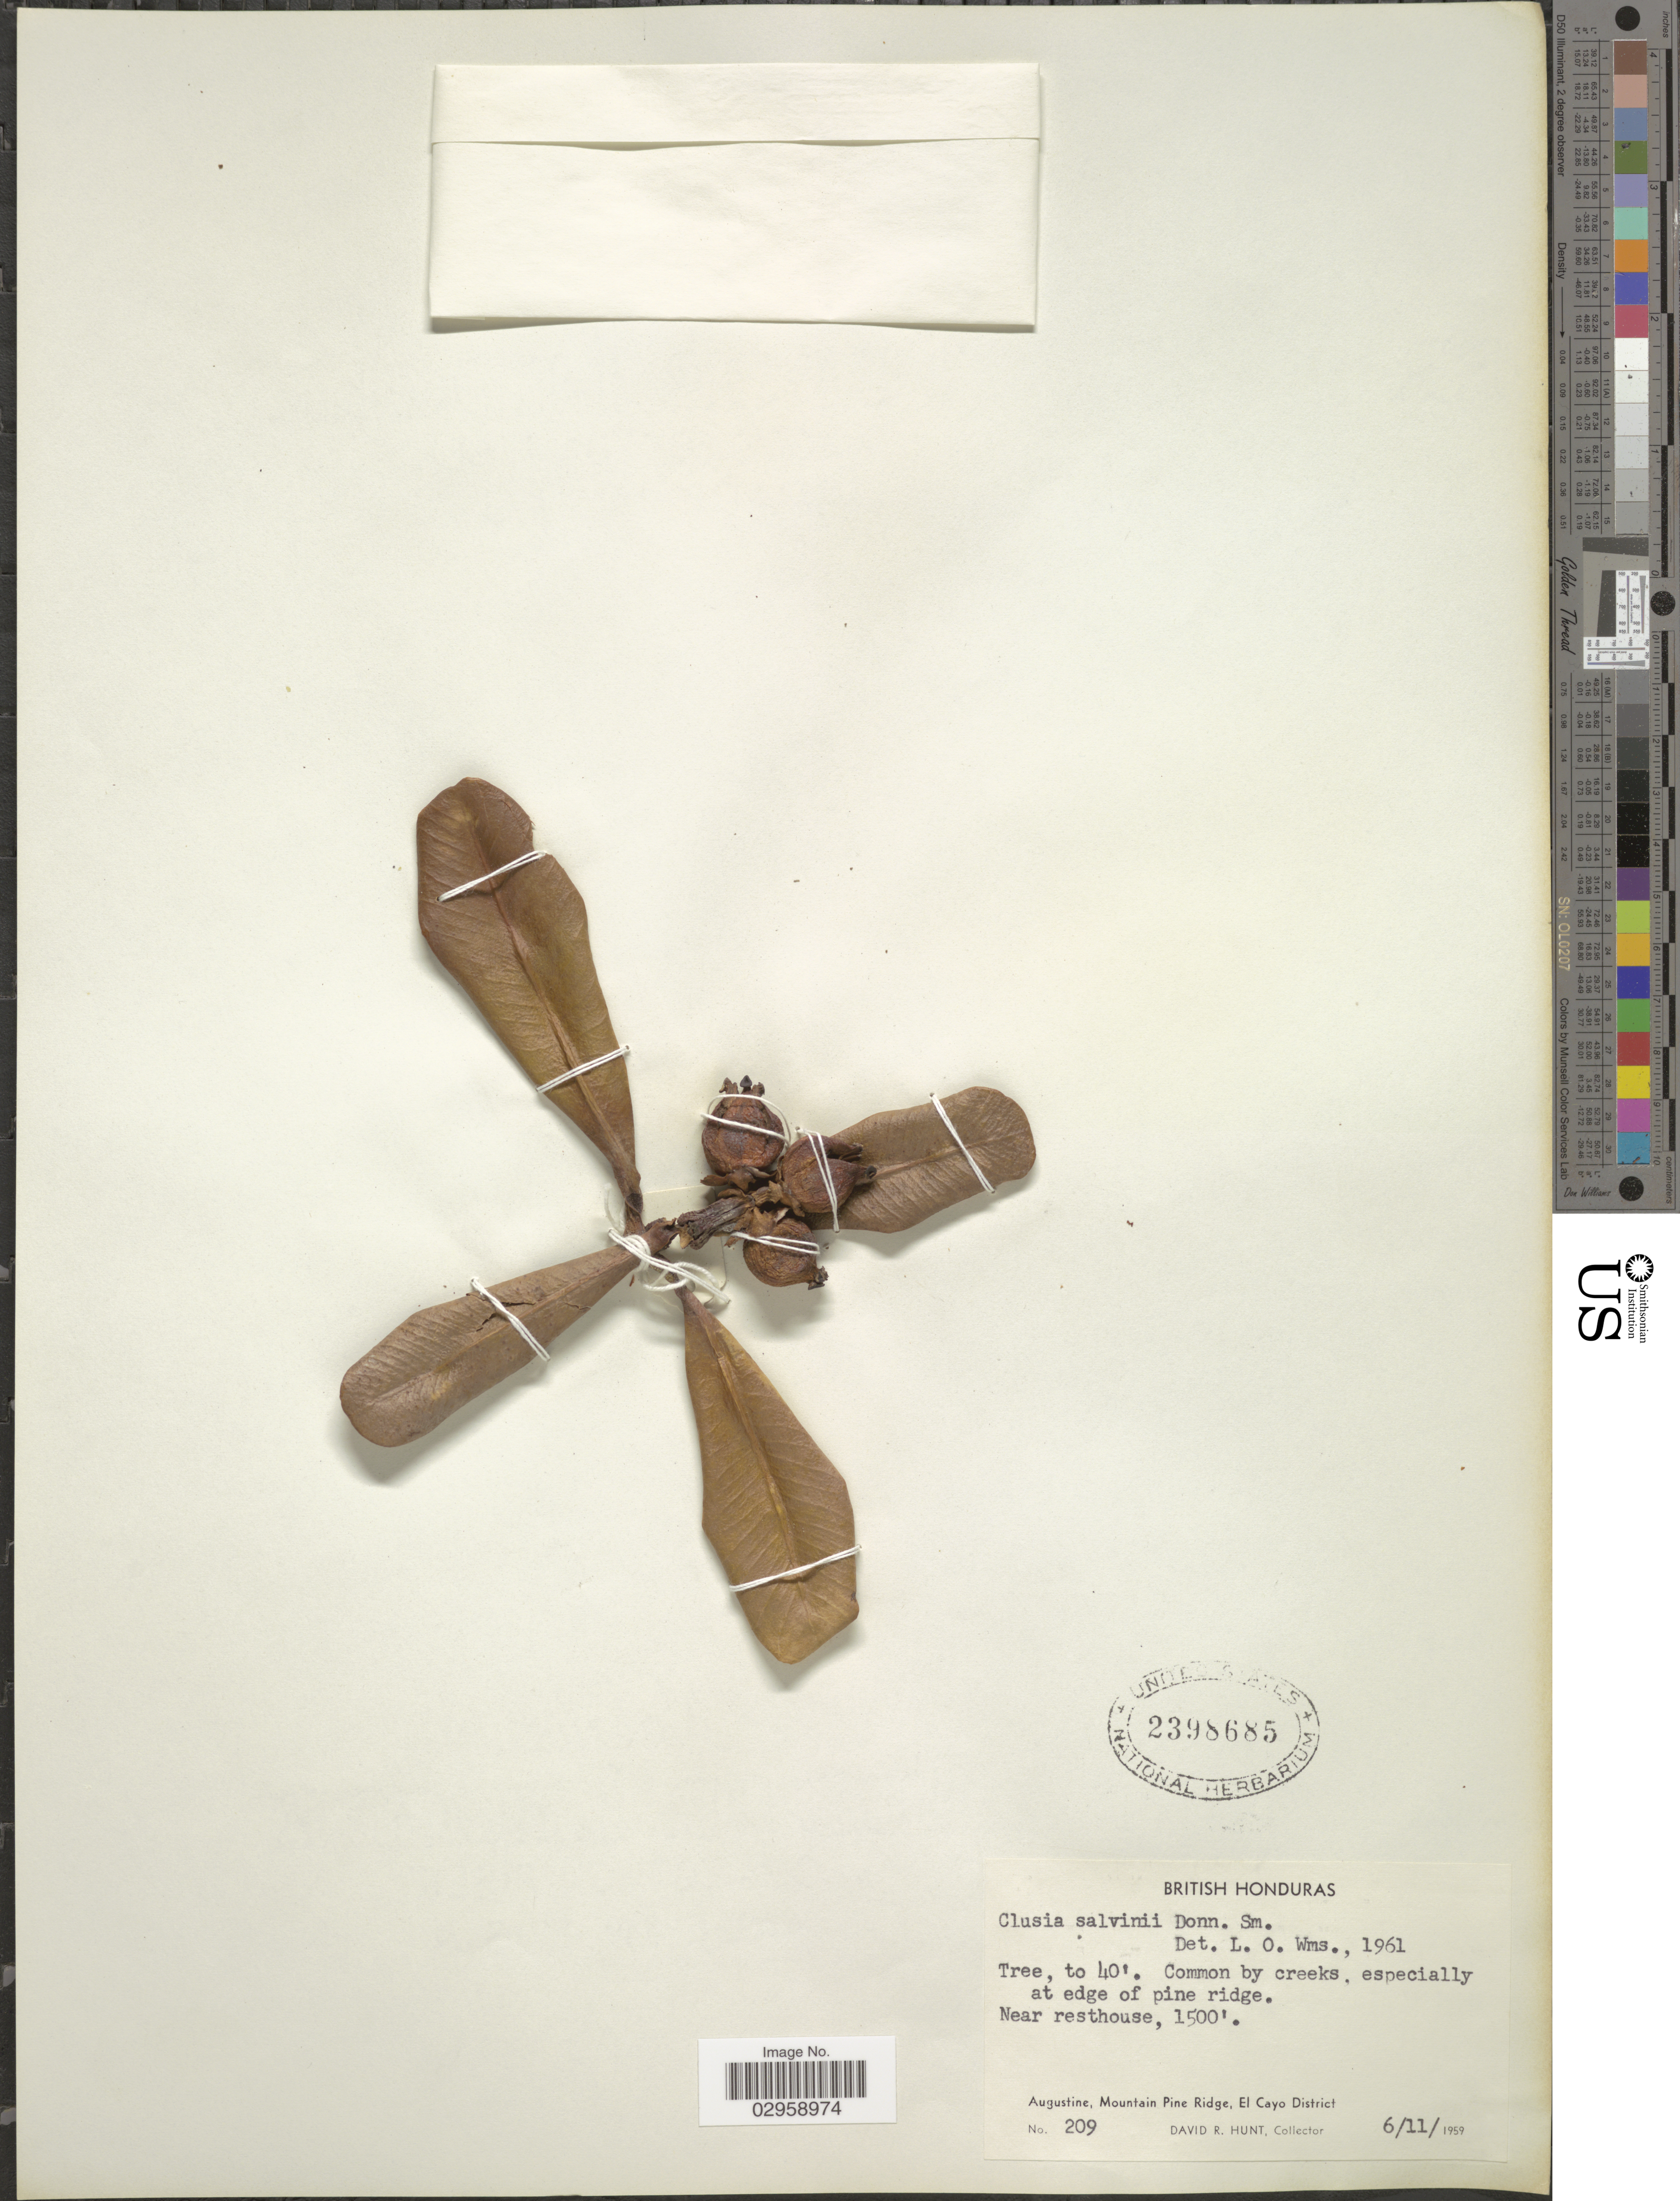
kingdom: Plantae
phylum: Tracheophyta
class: Magnoliopsida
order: Malpighiales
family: Clusiaceae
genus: Clusia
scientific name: Clusia salvinii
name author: Donn. Sm.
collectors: D. R. Hunt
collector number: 209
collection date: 1959-11-06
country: Belize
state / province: Cayo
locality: British Honduras. Near resthouse. Augustine, Mountain Pine Ridge, El Cayo District.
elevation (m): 457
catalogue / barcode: US 2398685